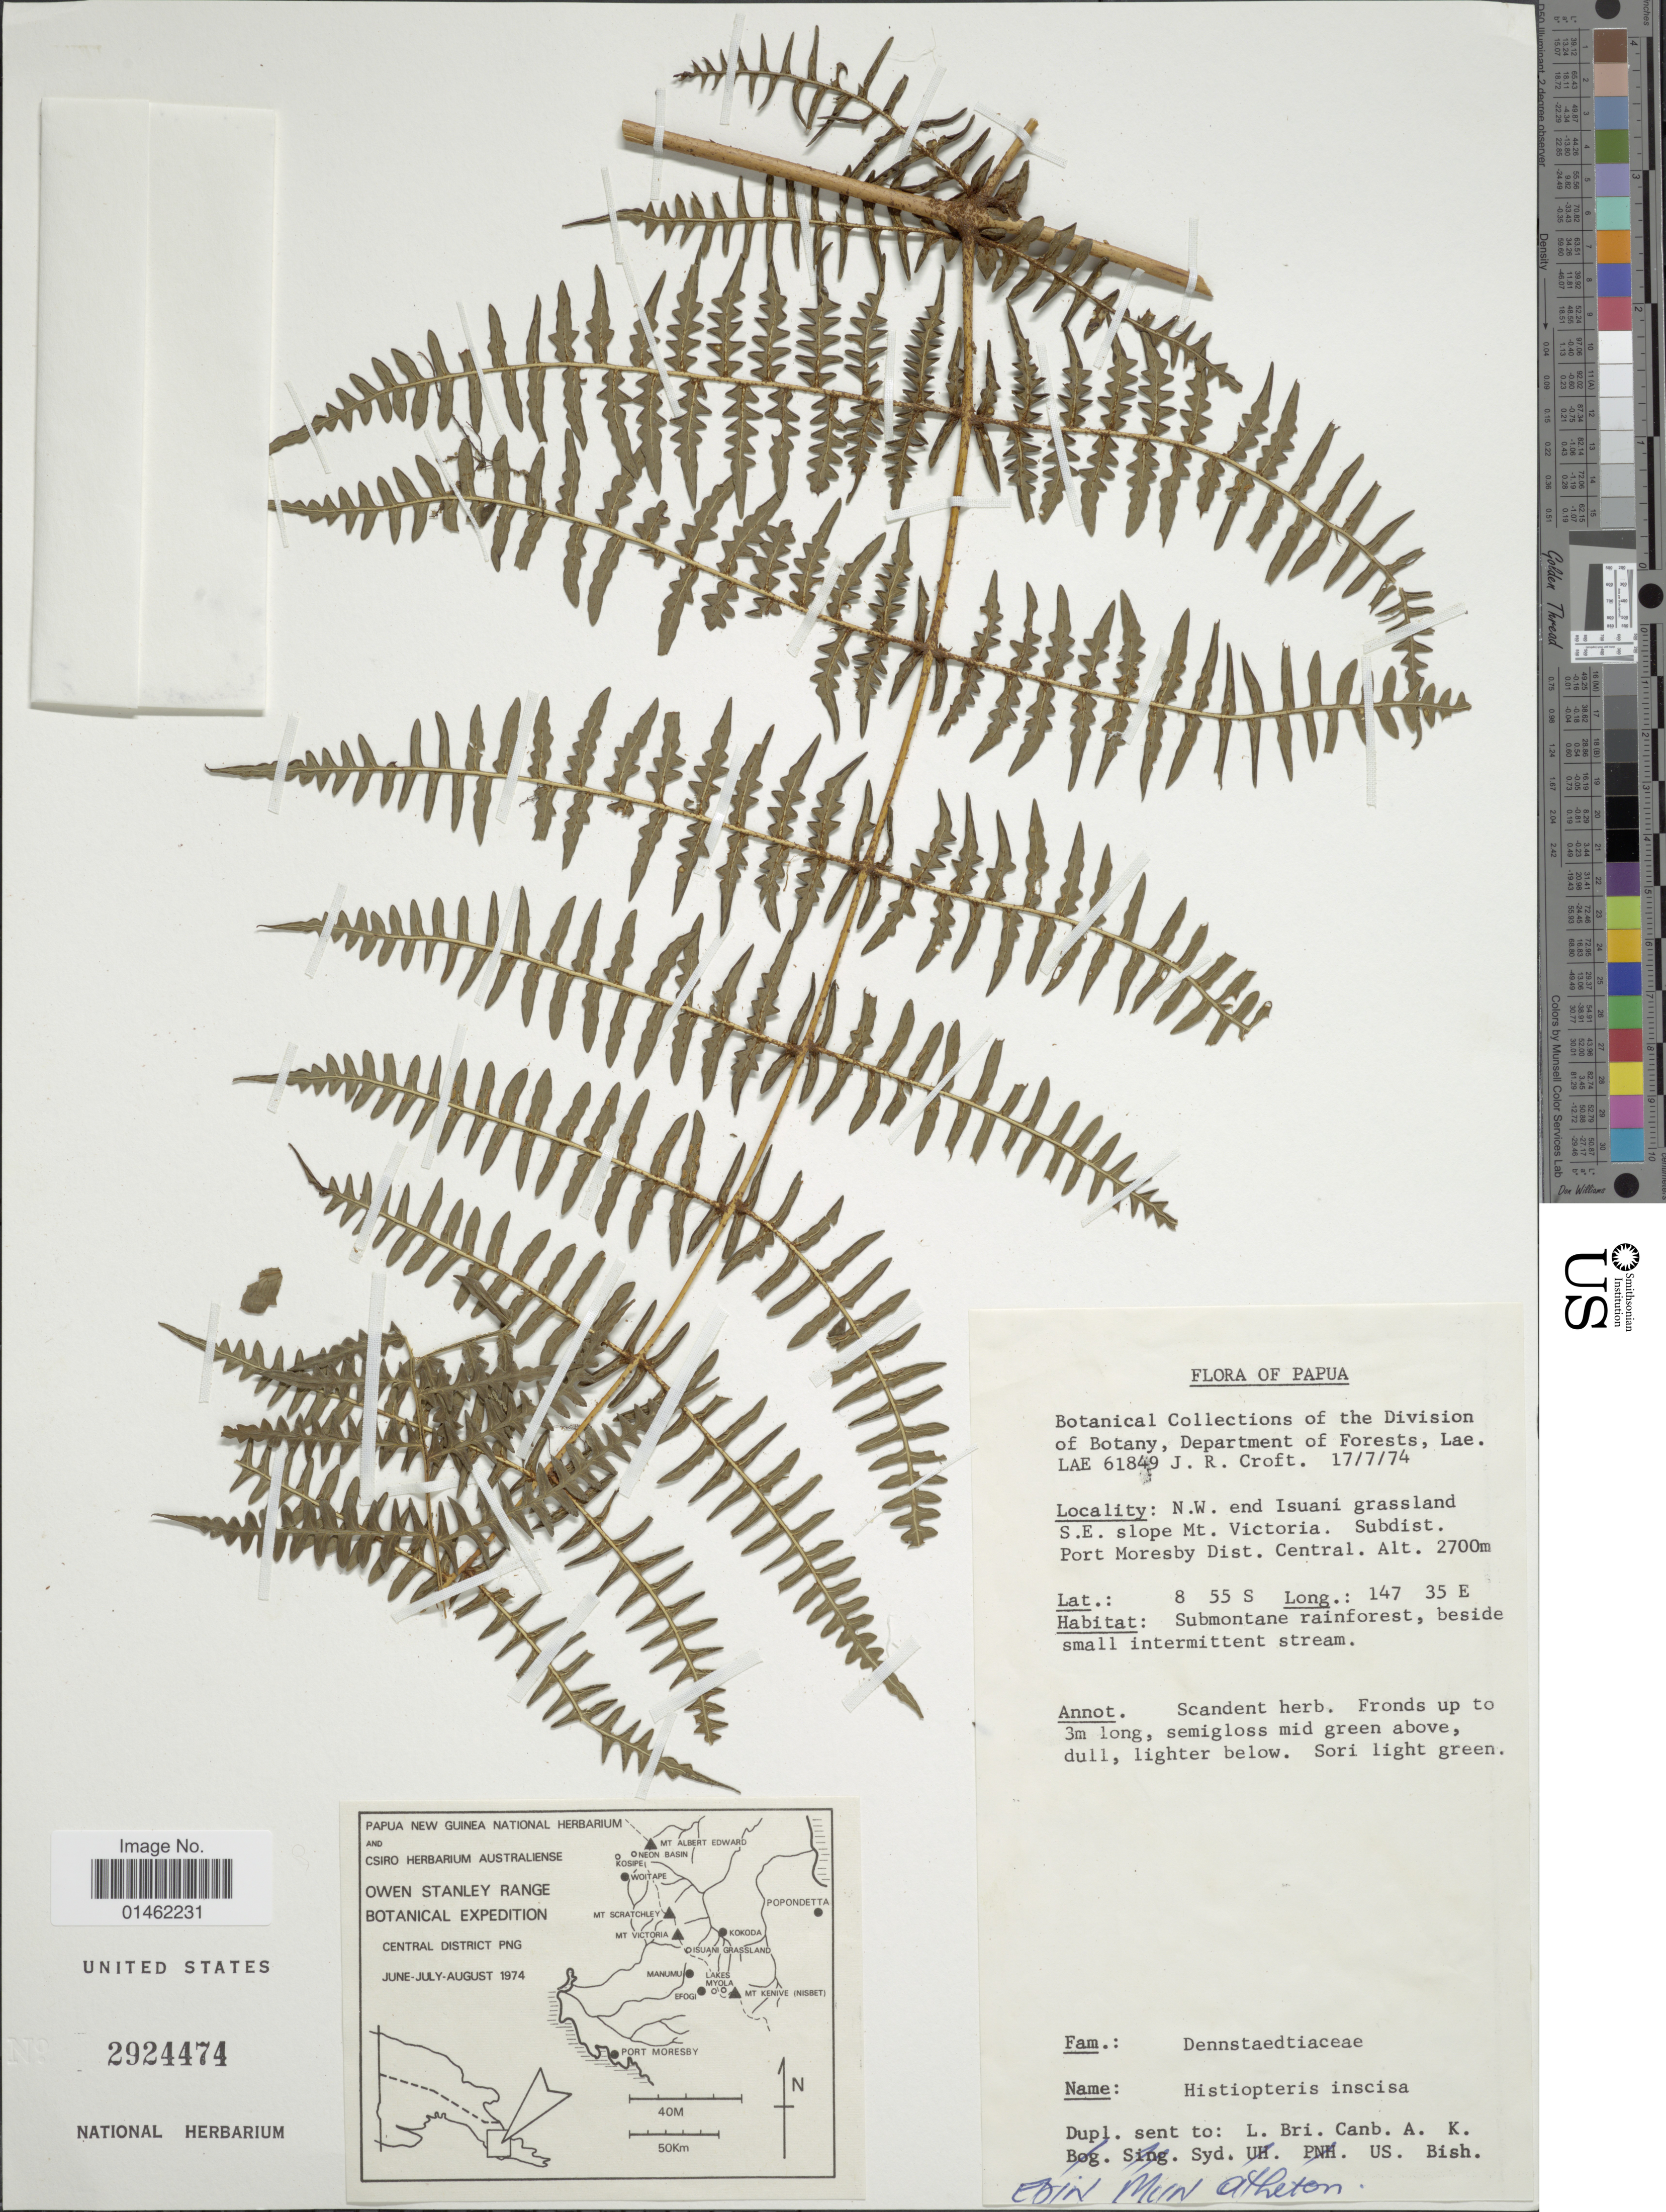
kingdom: Plantae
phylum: Tracheophyta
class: Polypodiopsida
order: Polypodiales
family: Dennstaedtiaceae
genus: Histiopteris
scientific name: Histiopteris incisa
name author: (Thunb.) J. Sm.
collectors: J. R. Croft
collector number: LAE 61849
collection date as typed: Transcribed d/m/y: 17/7/74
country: Papua New Guinea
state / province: Central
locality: N.W. end Isuani grassland S.E. slope Mt Vcitoria. Subdist. Port Moresby Dist Central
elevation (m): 2700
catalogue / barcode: US 2924474